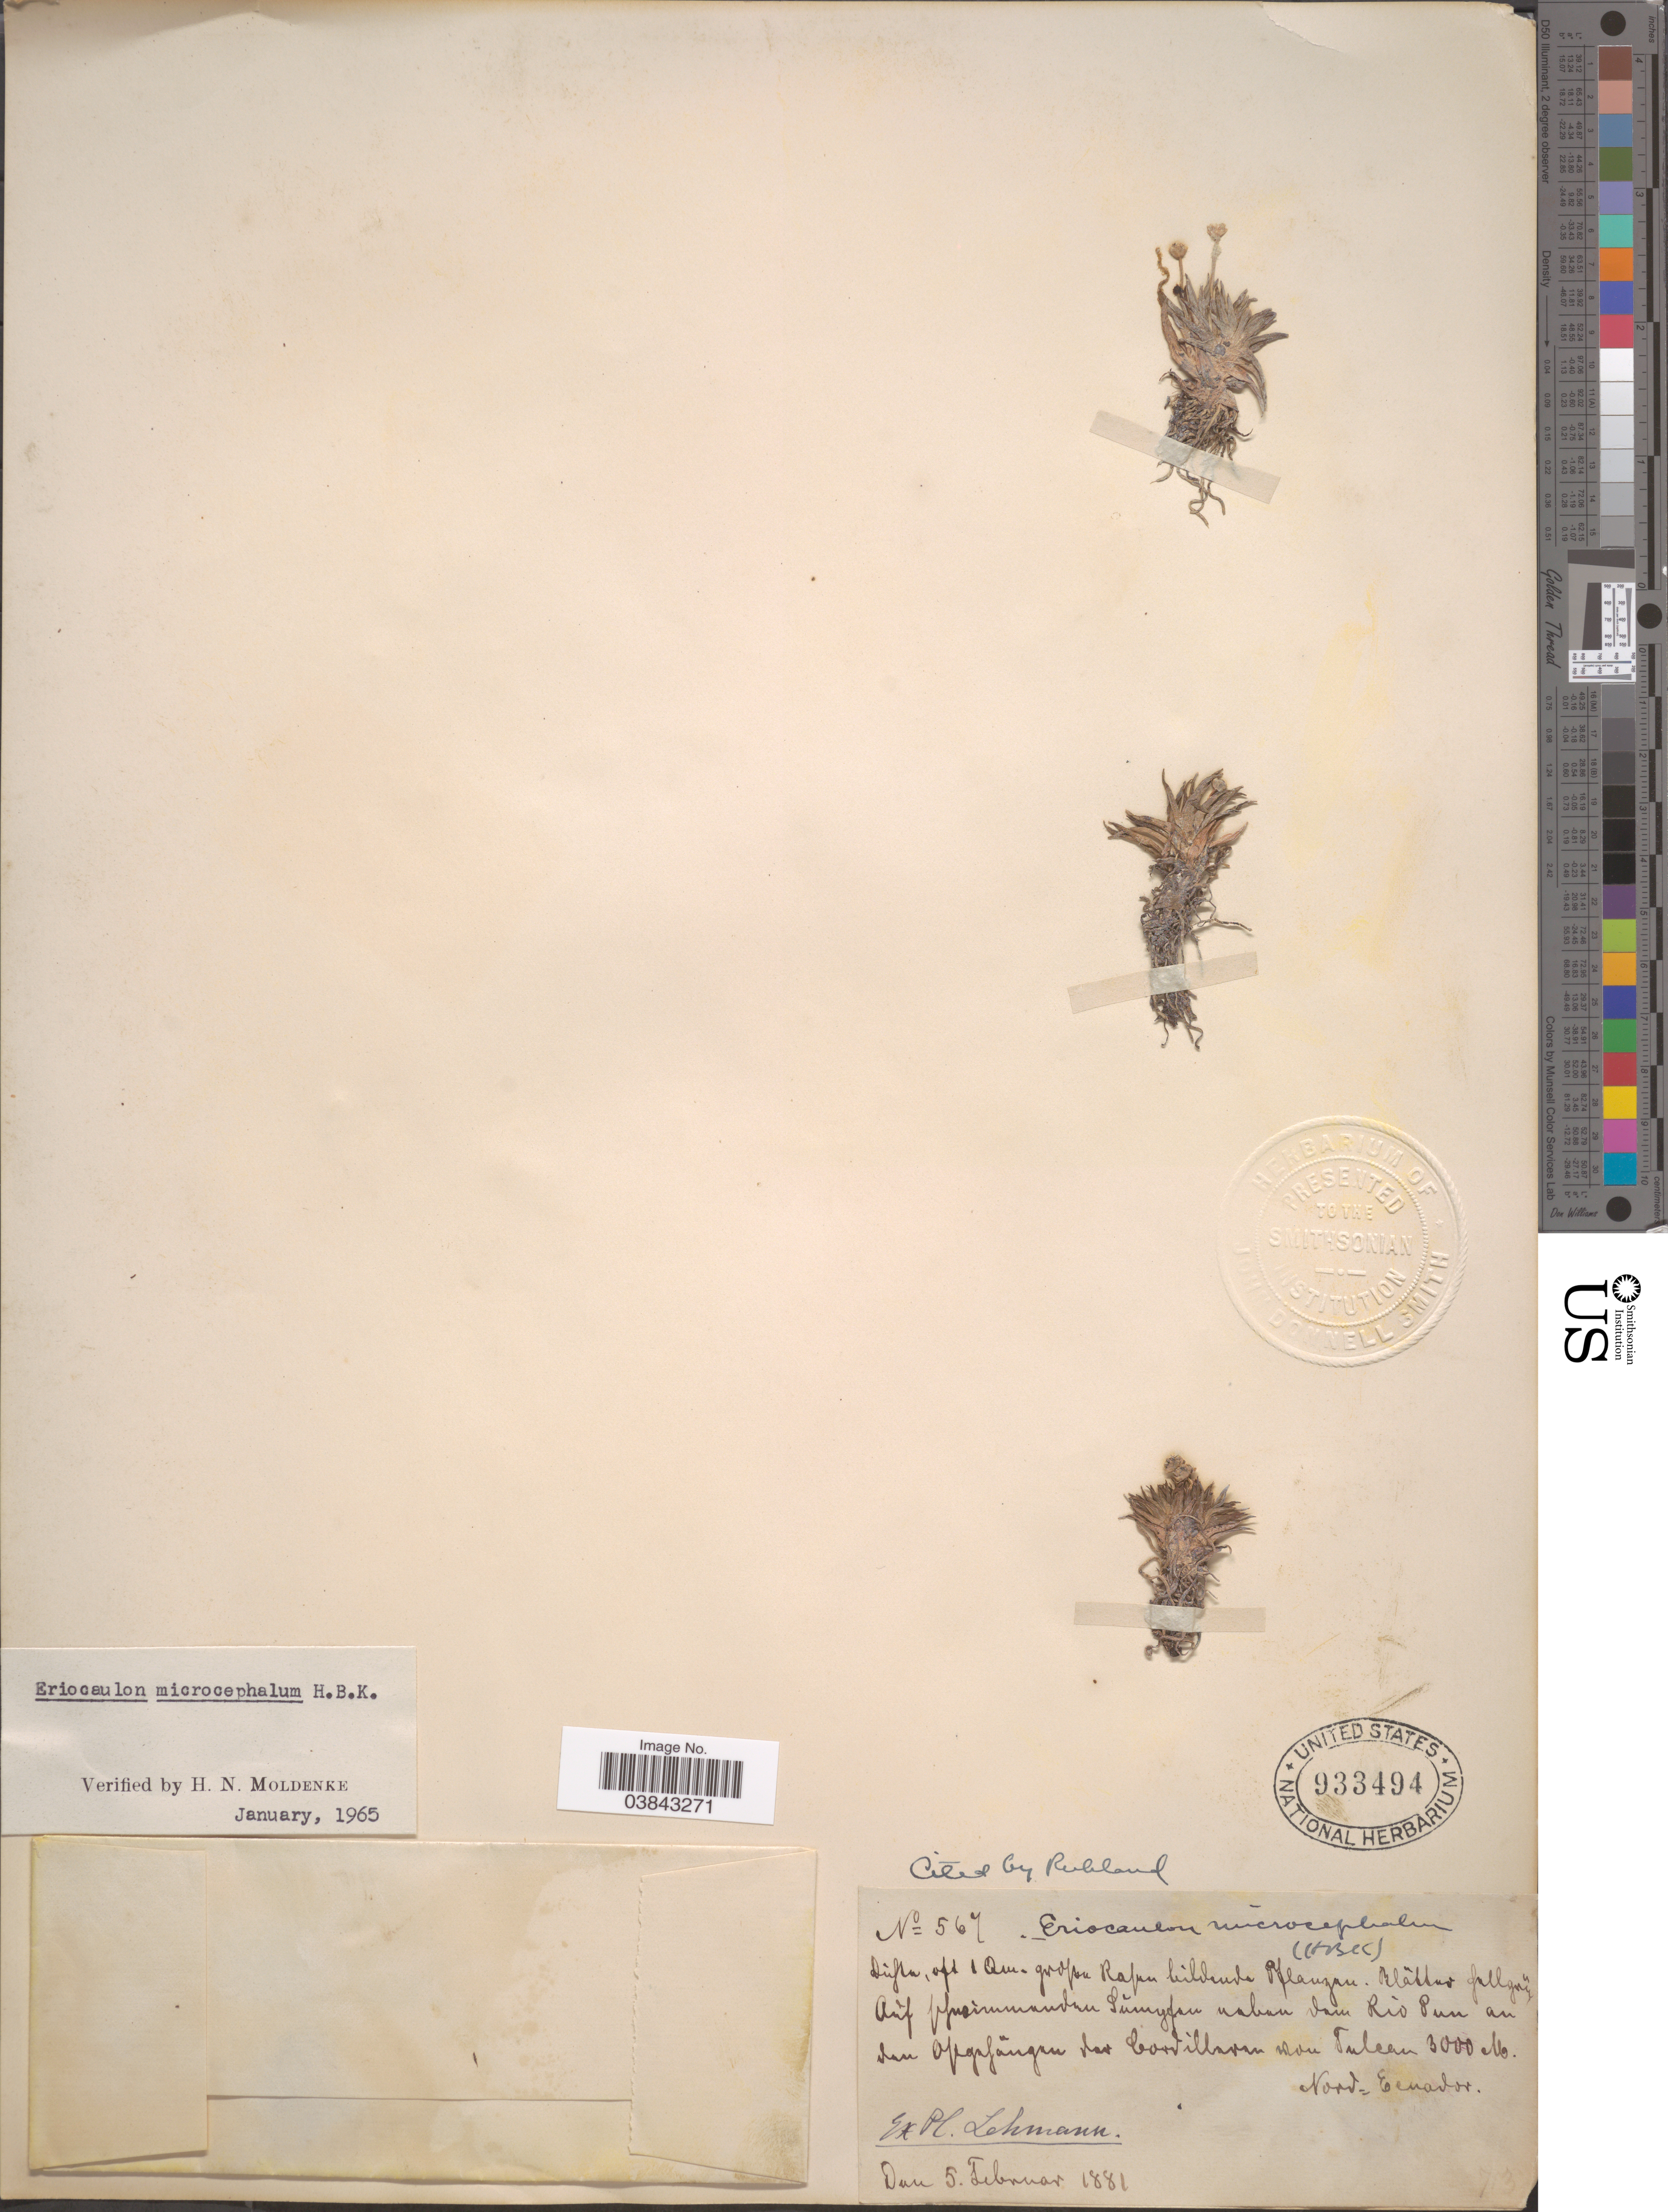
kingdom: Plantae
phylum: Tracheophyta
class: Liliopsida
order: Poales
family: Eriocaulaceae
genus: Eriocaulon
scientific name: Eriocaulon microcephalum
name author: Kunth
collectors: -. Lehmann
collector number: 567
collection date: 1881-02-05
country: Ecuador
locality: Vam Rio Pun au van Opgafängen der Cordillera nou Tulcan. [interpreted] Nord-Ecuador.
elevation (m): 3000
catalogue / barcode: US 933494